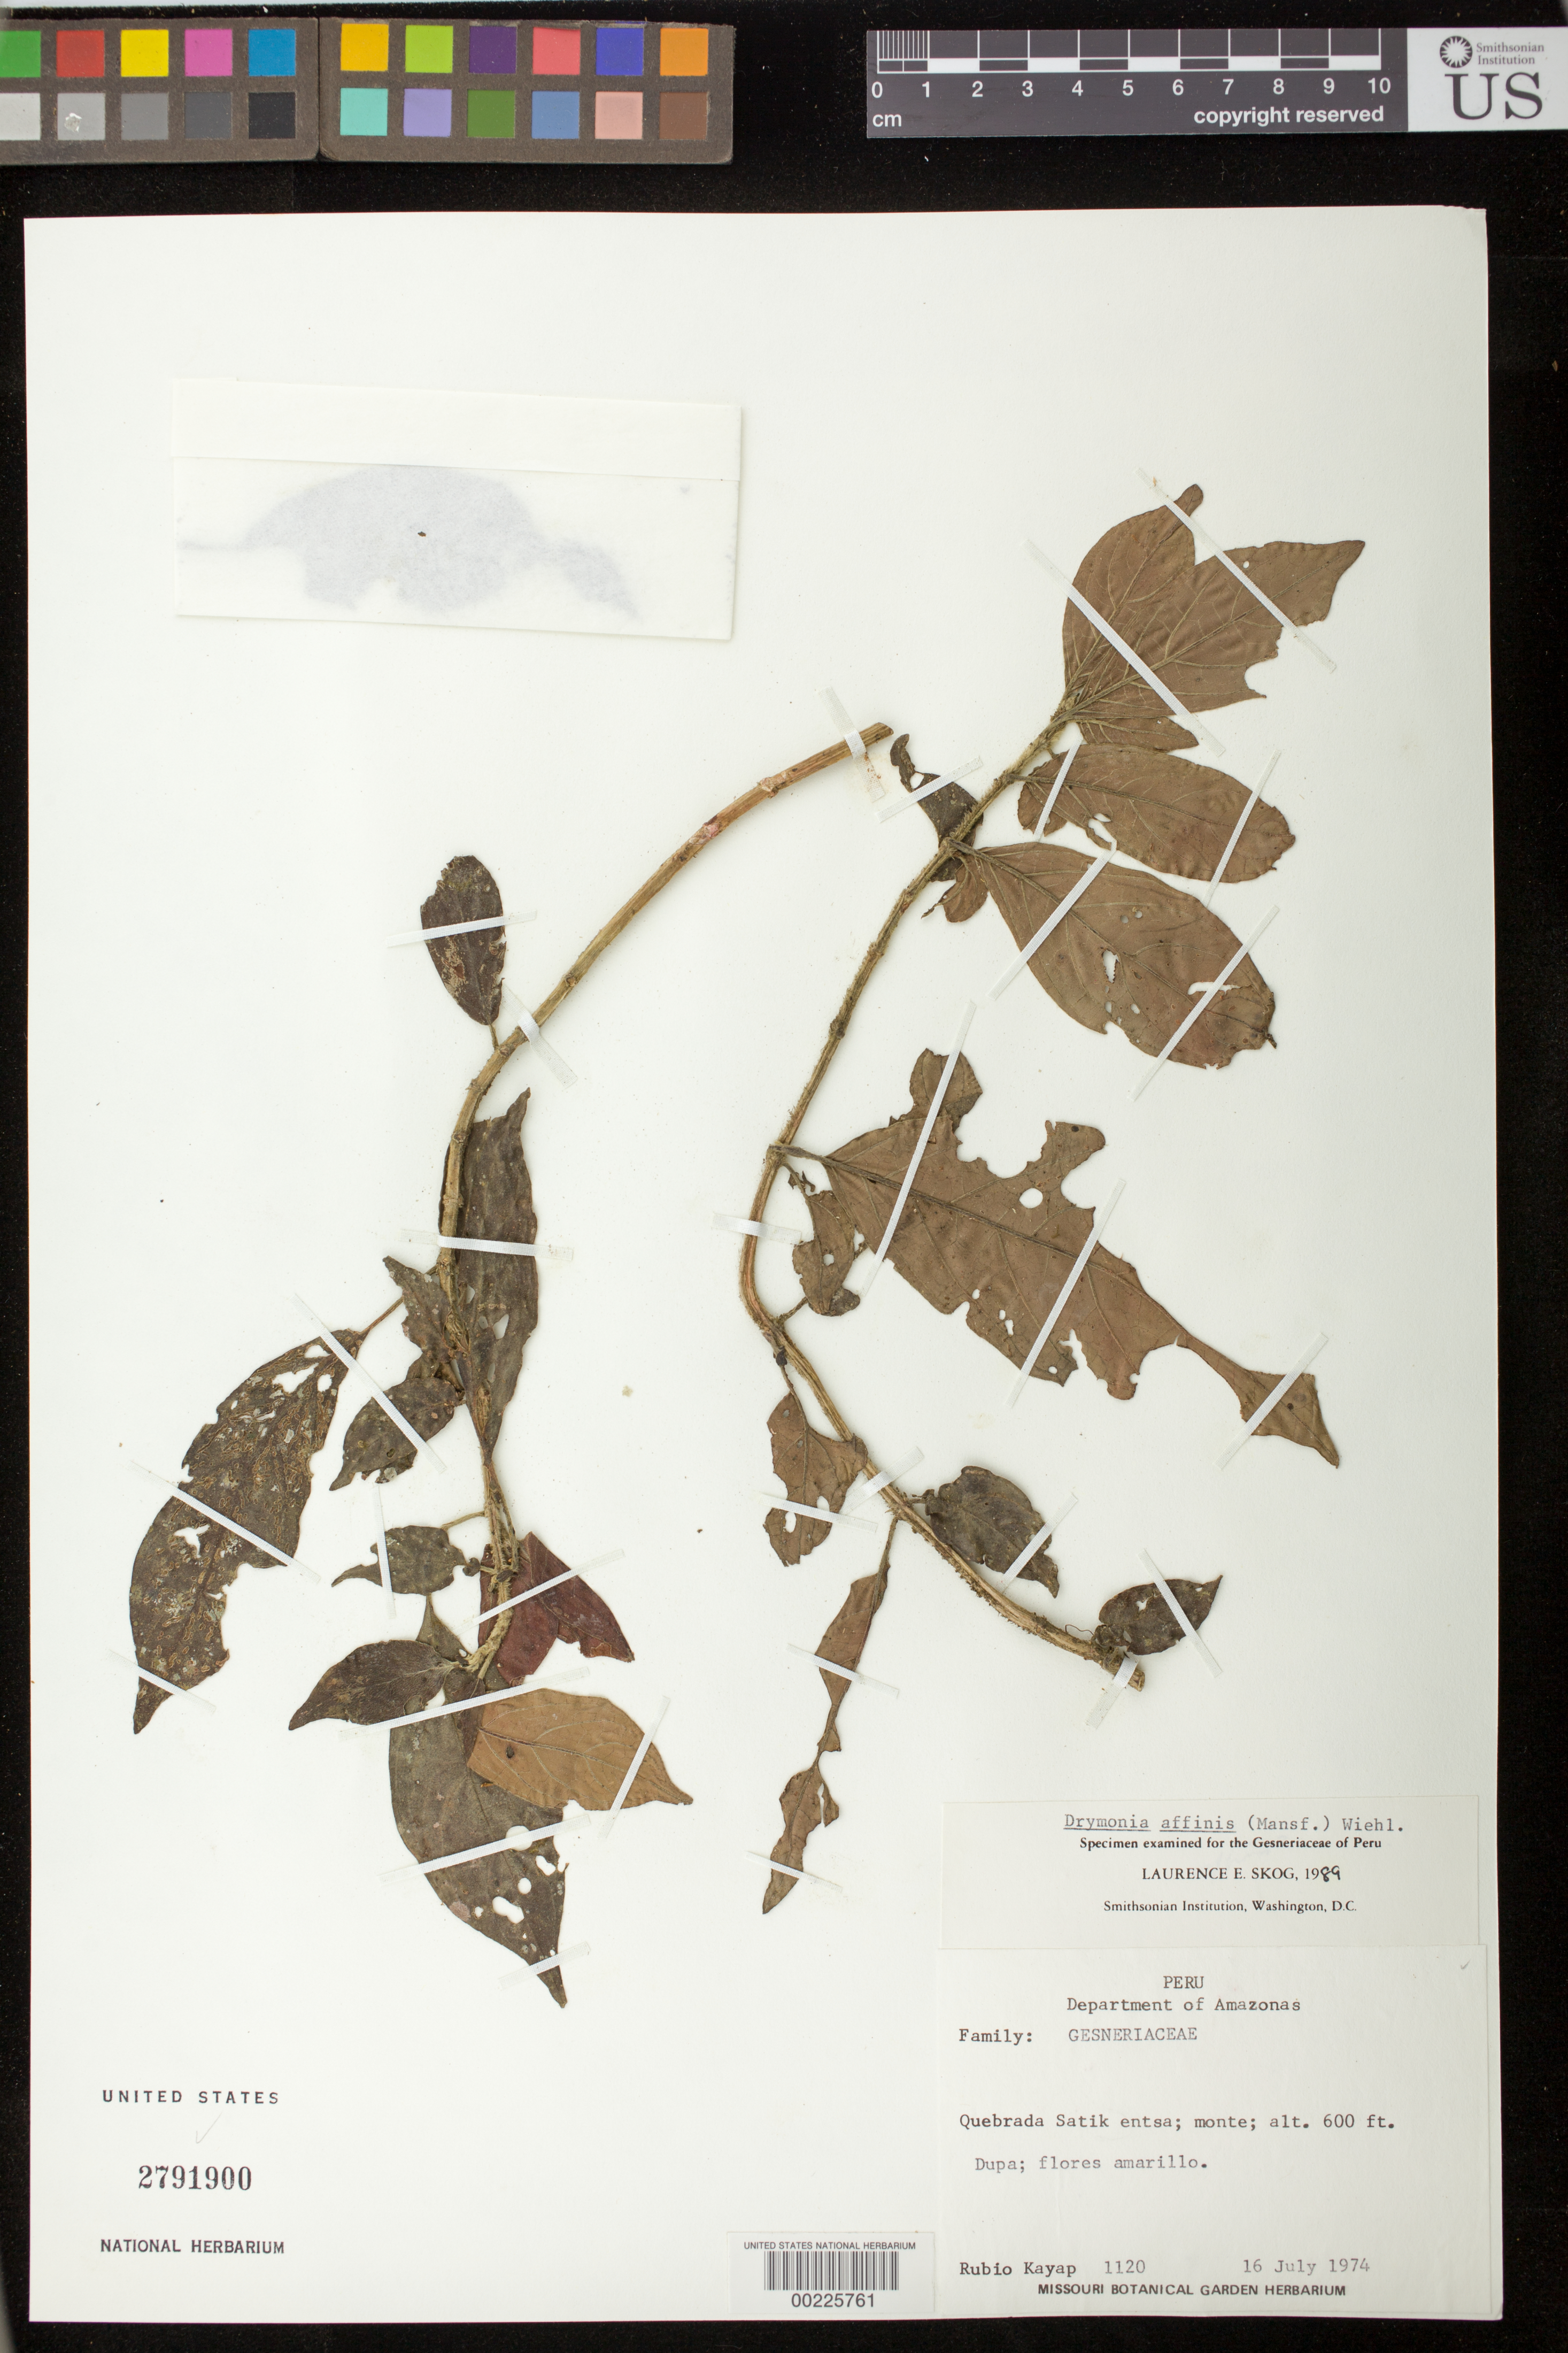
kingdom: Plantae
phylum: Tracheophyta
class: Magnoliopsida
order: Lamiales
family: Gesneriaceae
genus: Drymonia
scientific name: Drymonia affinis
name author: (Mansf.) Wiehler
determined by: Skog, Laurence E.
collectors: R. Kayap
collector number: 1120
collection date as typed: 16 Jul 1974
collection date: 1974-07-16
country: Peru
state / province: Amazonas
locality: Quebrada Satik entsa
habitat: Monte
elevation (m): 183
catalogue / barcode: US 2791900